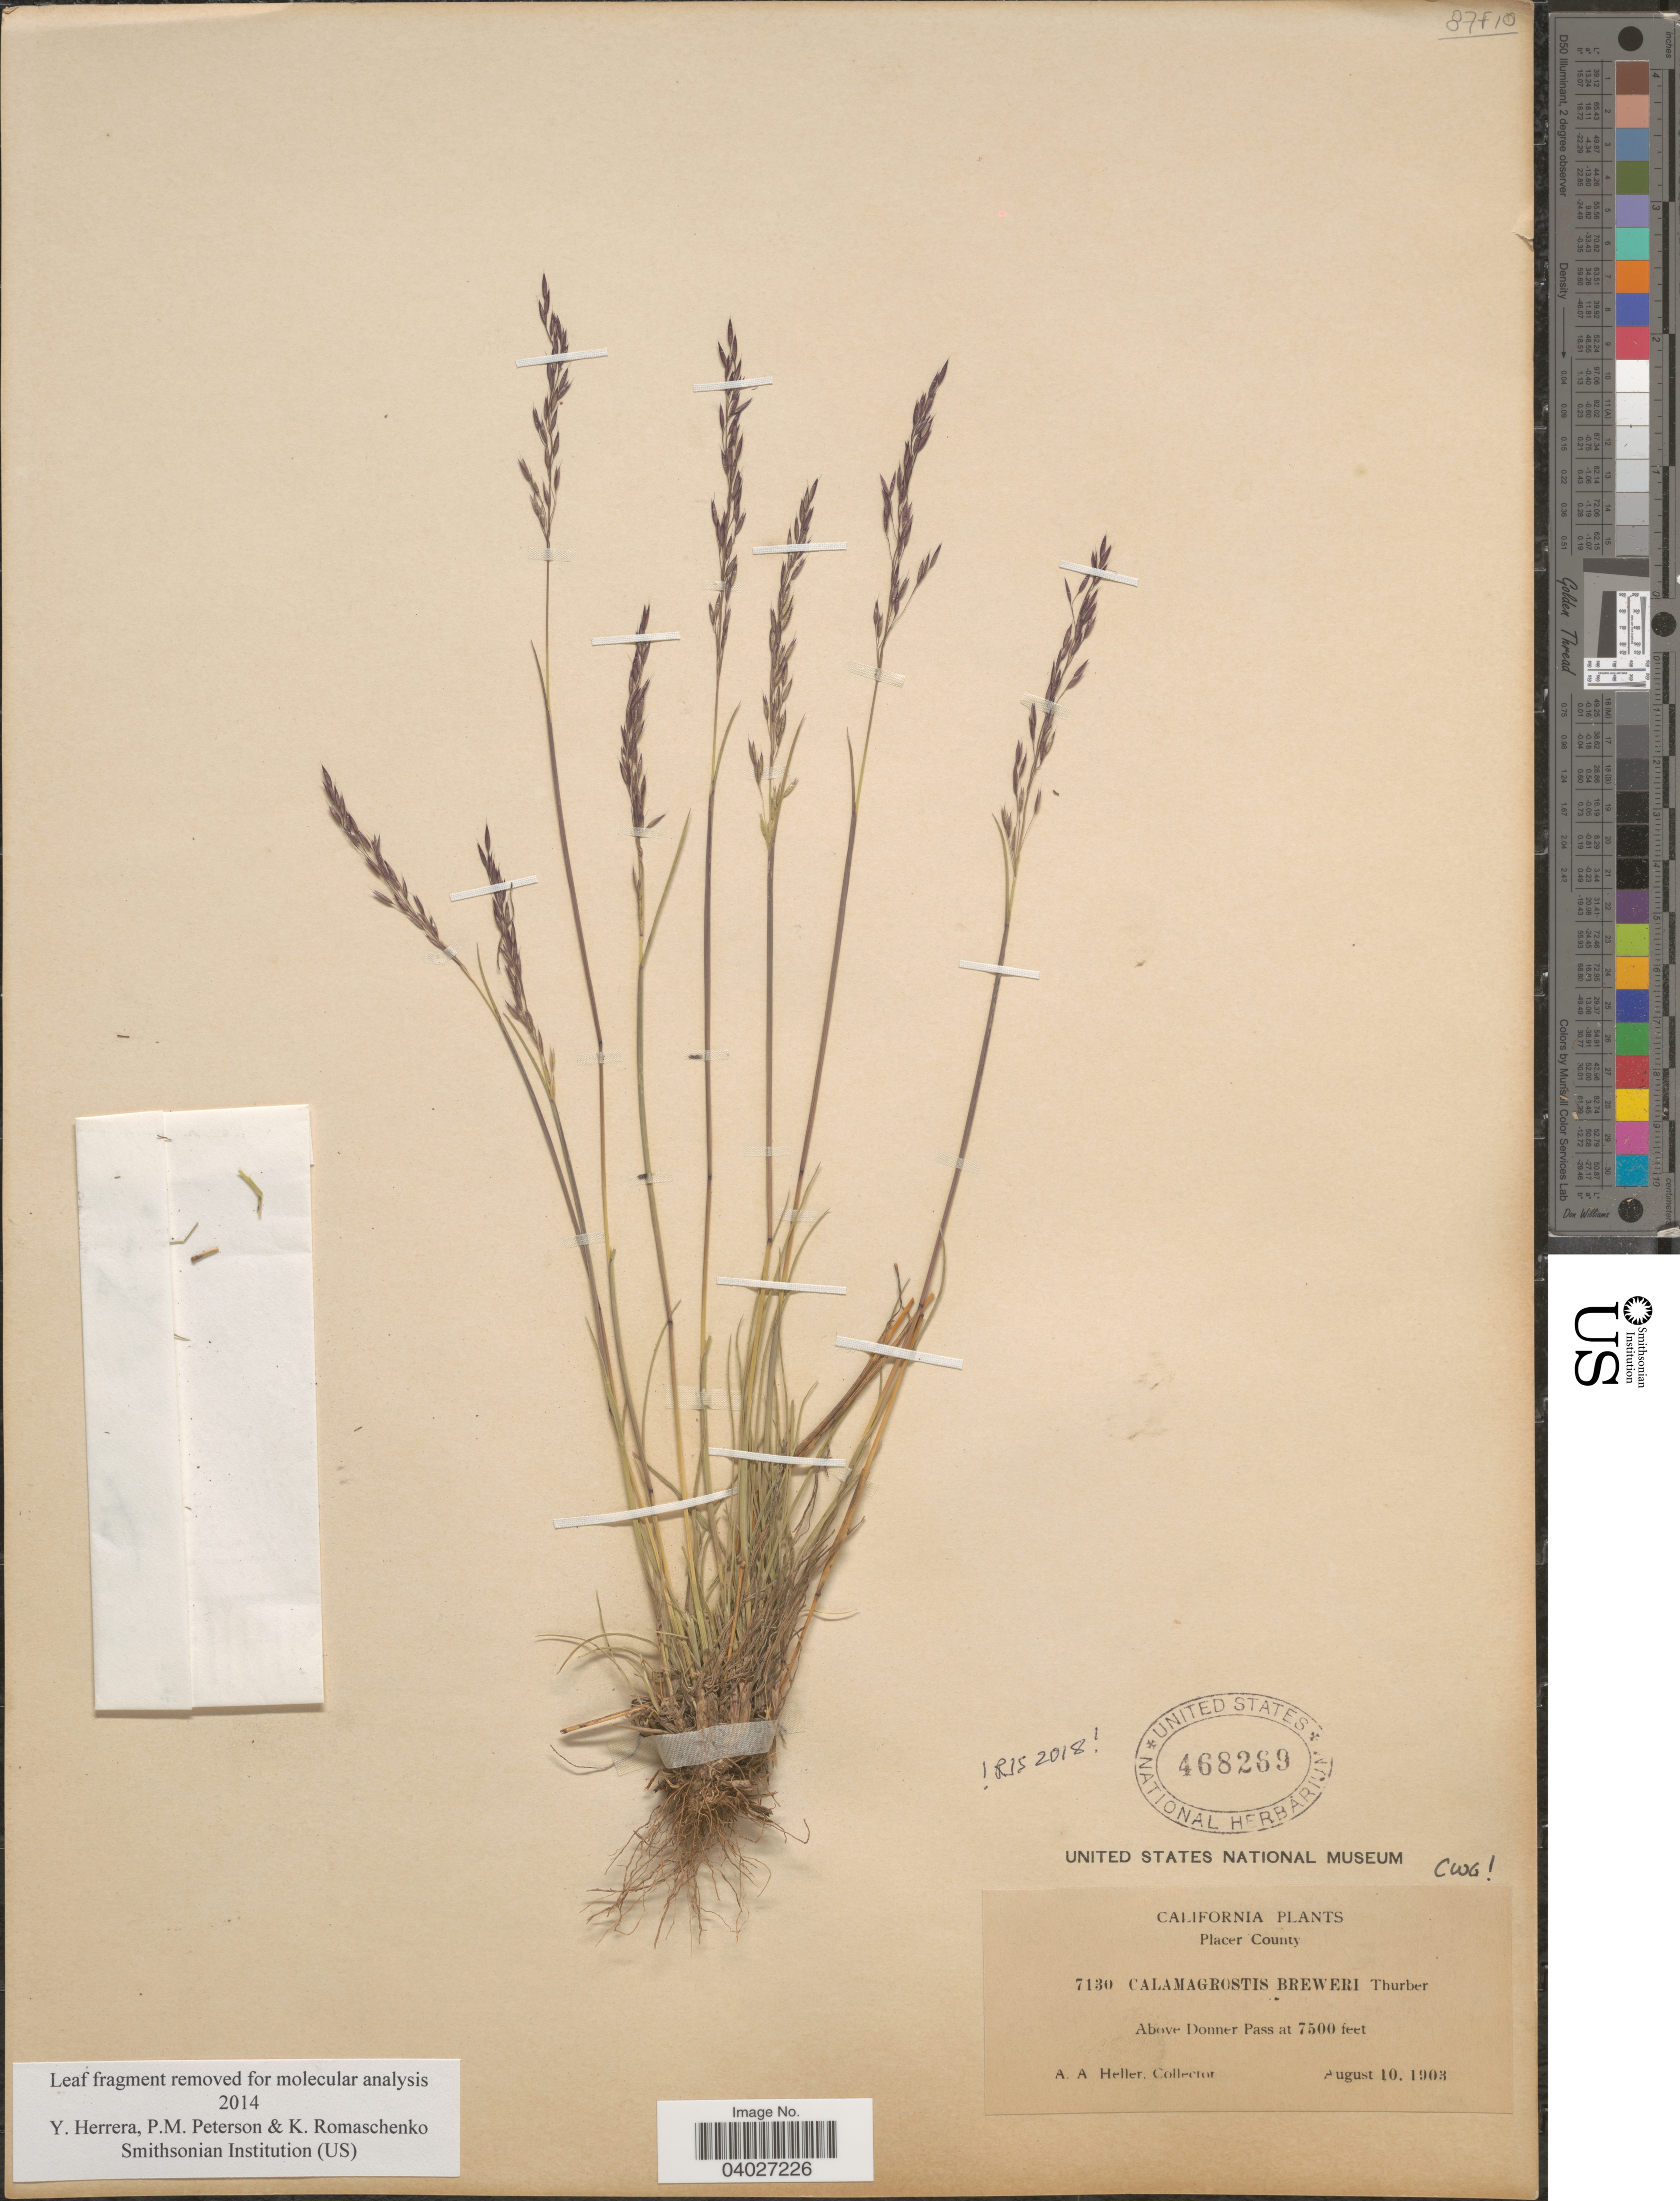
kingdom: Plantae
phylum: Tracheophyta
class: Liliopsida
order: Poales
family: Poaceae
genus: Calamagrostis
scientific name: Calamagrostis breweri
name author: Thurb.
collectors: A. A. Heller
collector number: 7130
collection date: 1903-08-10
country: United States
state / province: California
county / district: Placer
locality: Placer County. Above Donner Pass.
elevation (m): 2286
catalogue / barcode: US 468269